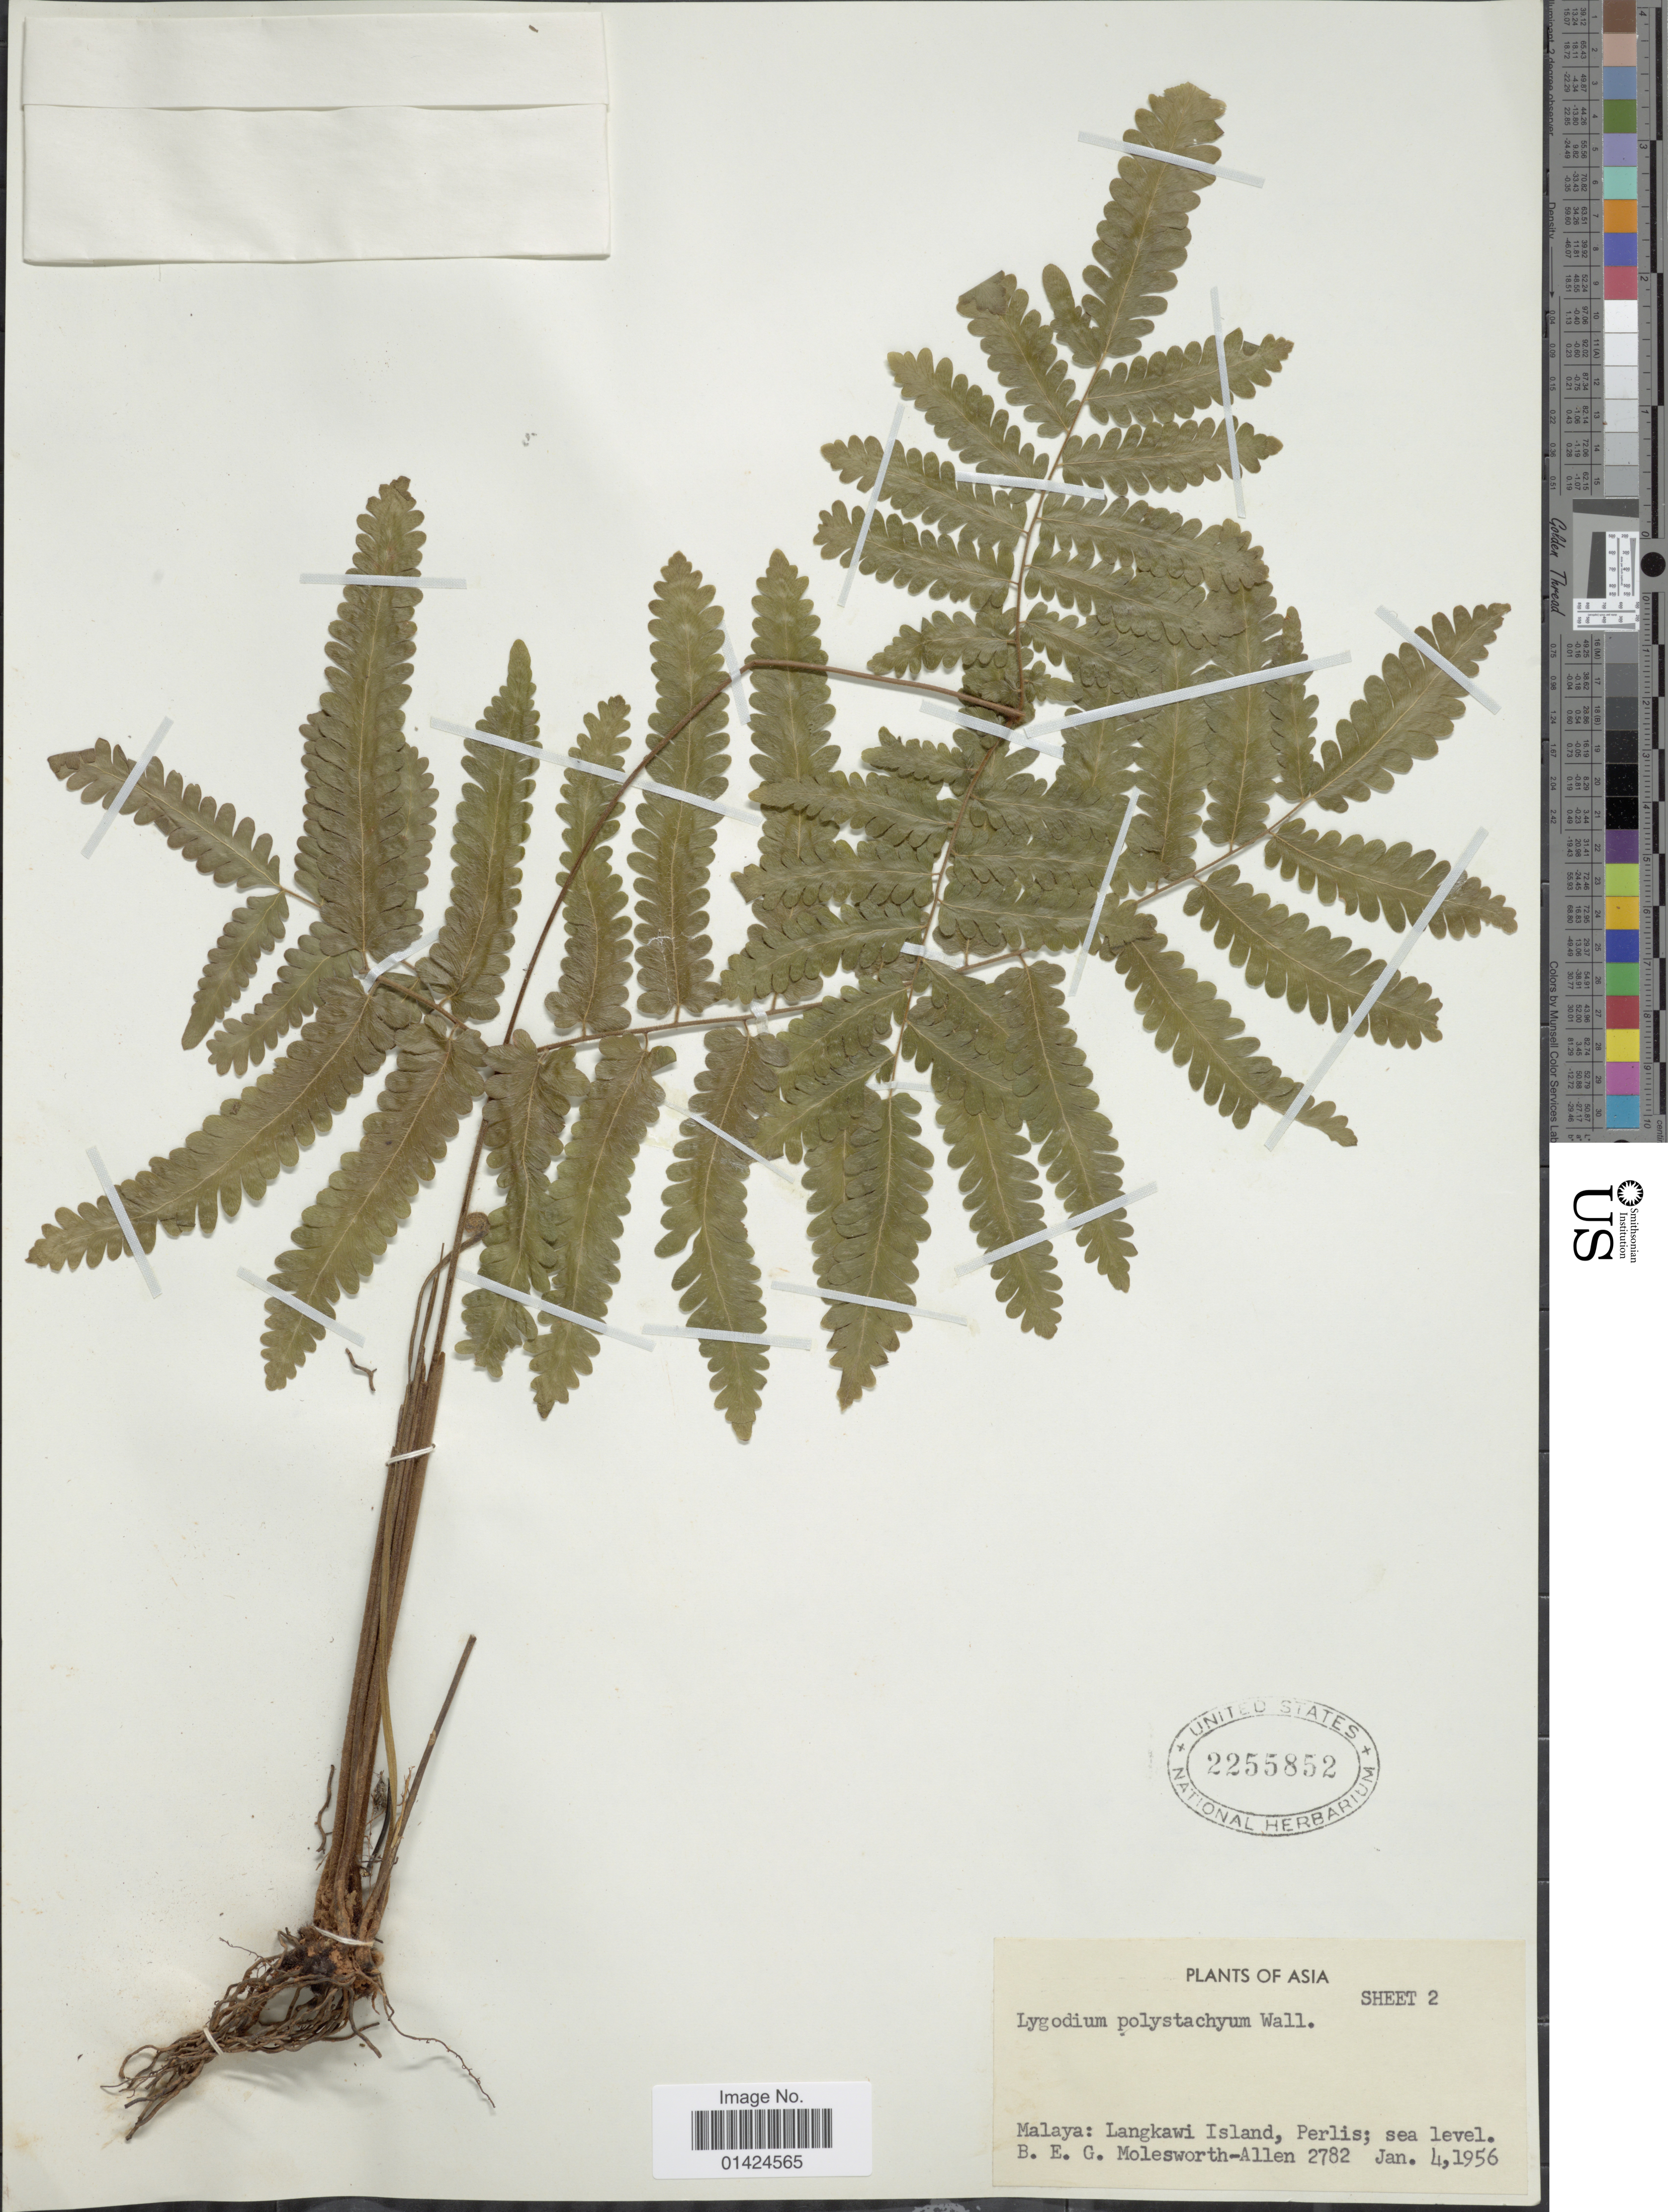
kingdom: Plantae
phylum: Tracheophyta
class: Polypodiopsida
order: Schizaeales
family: Lygodiaceae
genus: Lygodium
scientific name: Lygodium polystachyum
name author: Wall. ex T. Moore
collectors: B. E. G. Molesworth-Allen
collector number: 2782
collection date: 1956-01-04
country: Malaysia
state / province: Kedah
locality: Asia. Malaya: Langkawi Island, Perlis.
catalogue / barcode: US 2255852